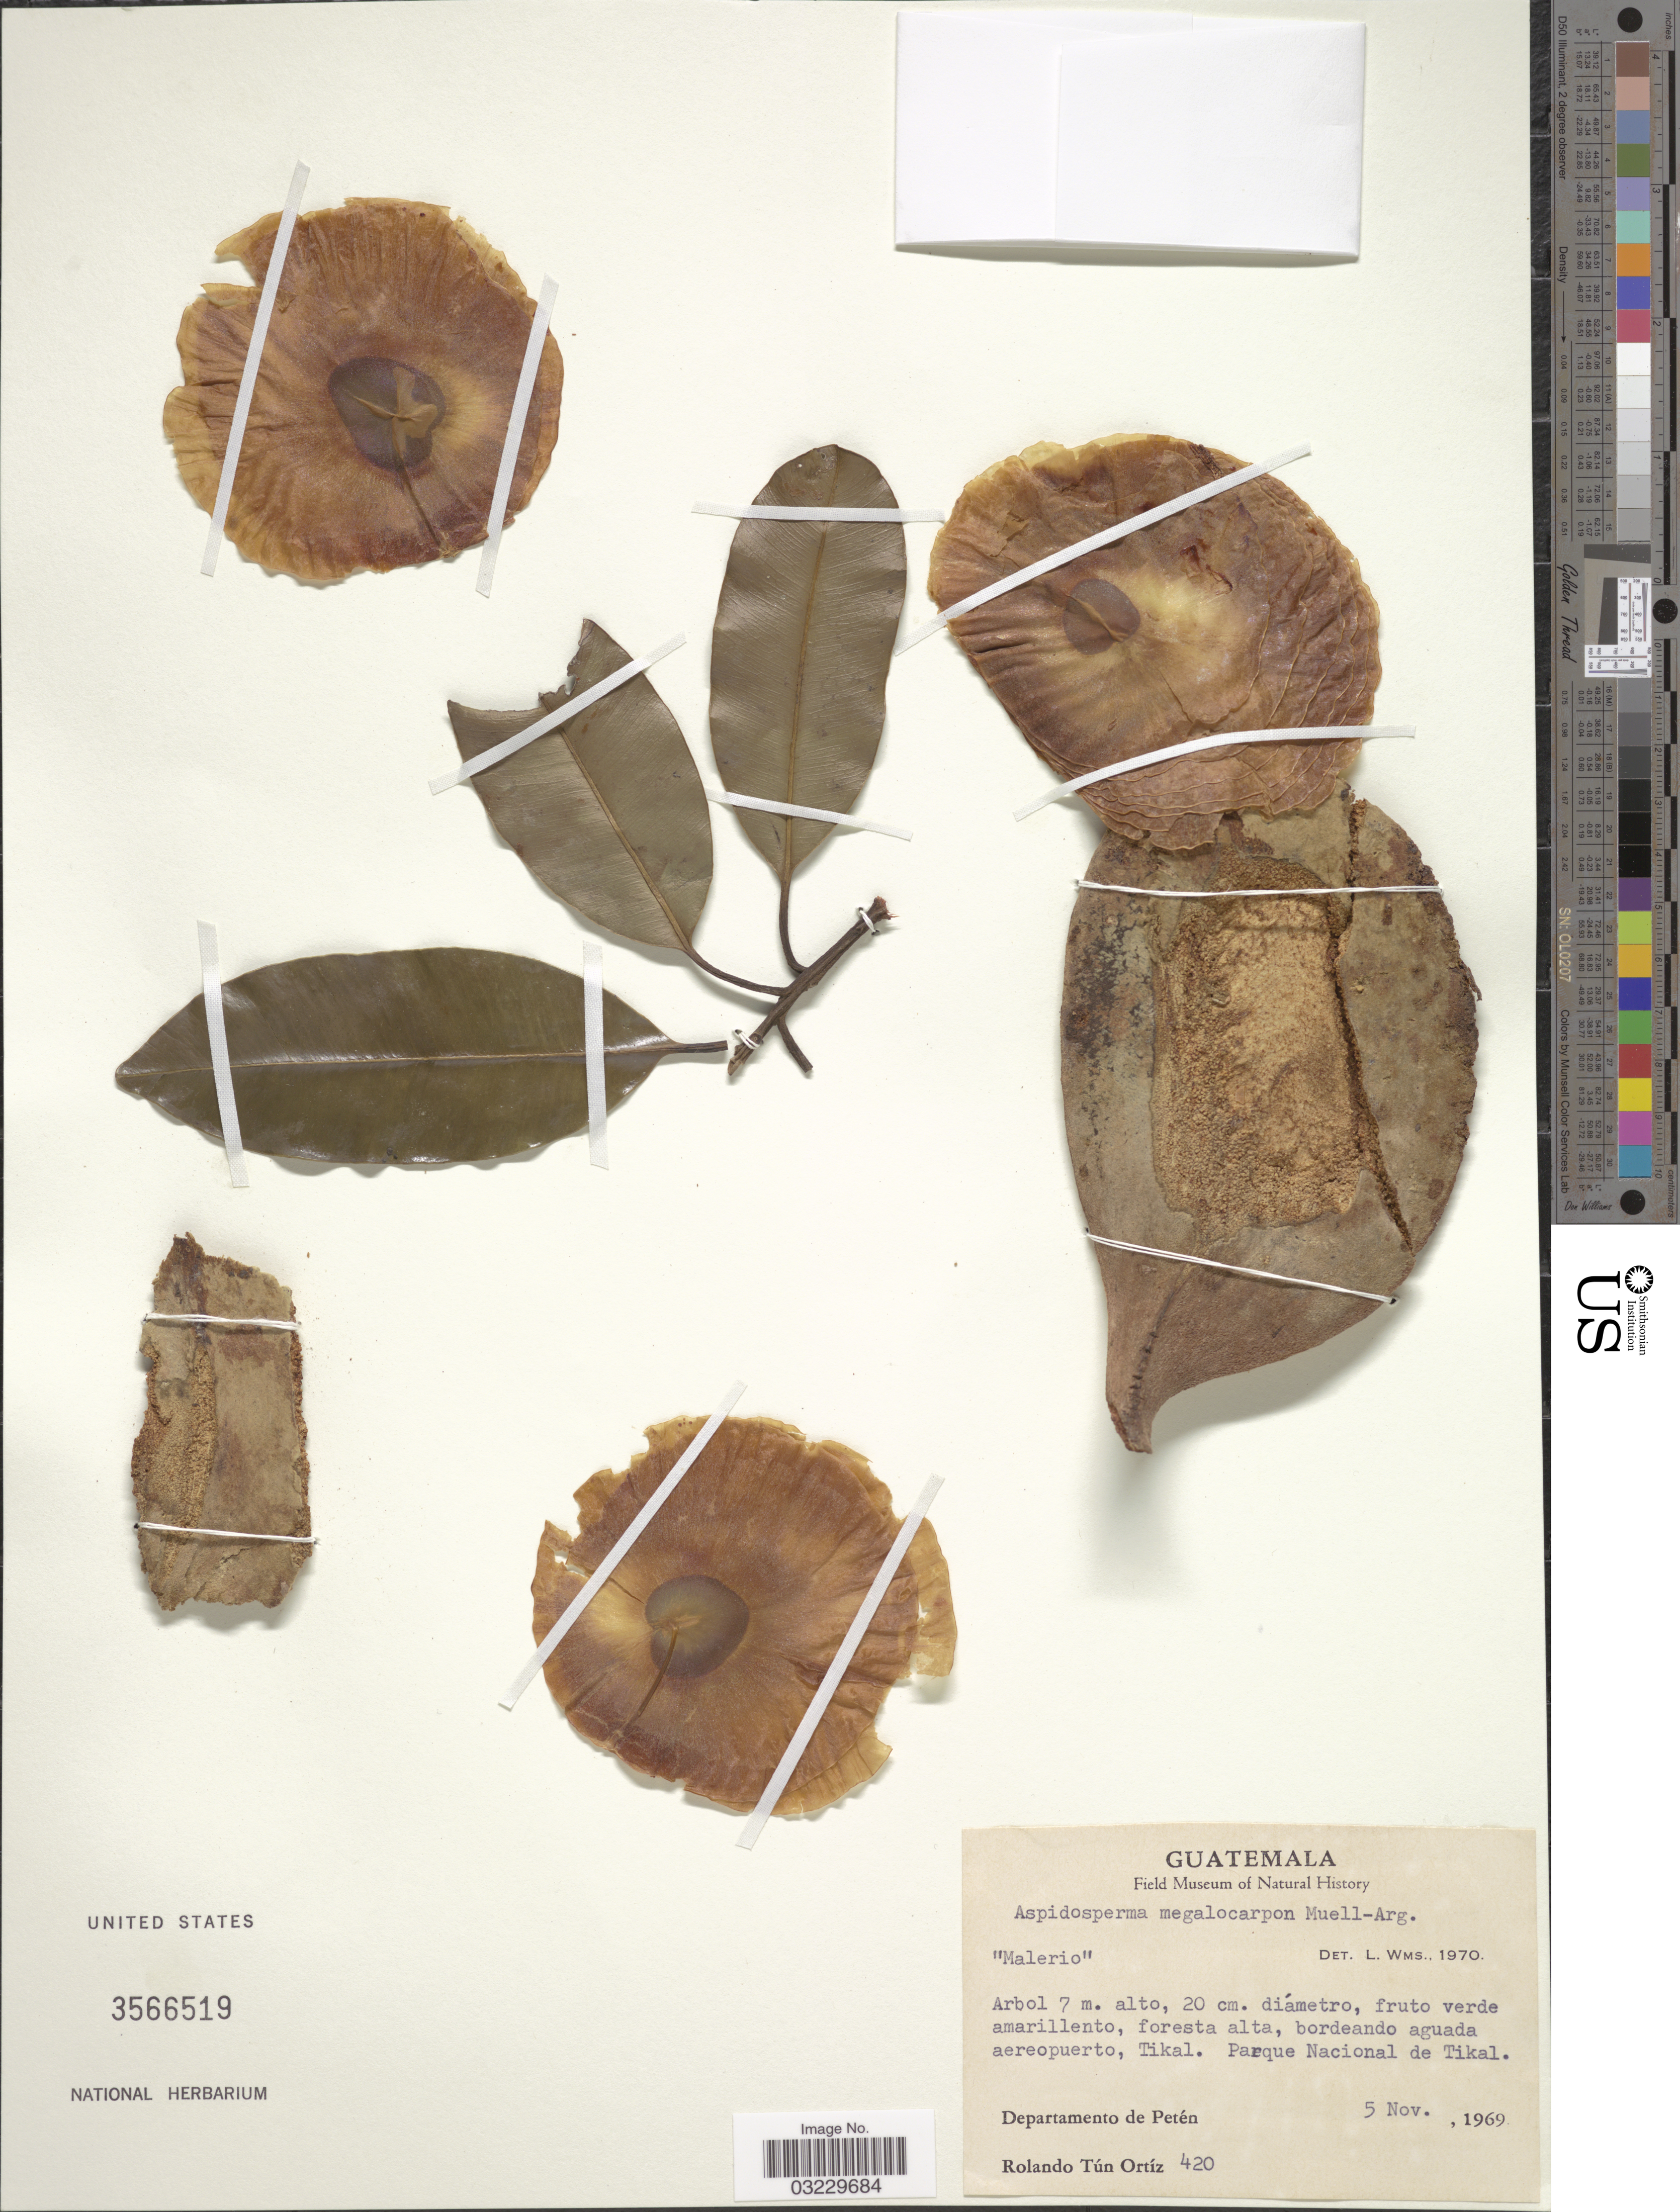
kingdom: Plantae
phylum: Tracheophyta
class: Magnoliopsida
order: Gentianales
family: Apocynaceae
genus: Aspidosperma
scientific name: Aspidosperma megalocarpon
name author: Müll. Arg.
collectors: R. T. Ortíz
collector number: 420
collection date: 1969-11-05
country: Guatemala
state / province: El Petén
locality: Bordeando aguada aereopuerto, Tikal. Parque Nacional de Tikal. Departamento de Petén.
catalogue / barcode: US 3566519